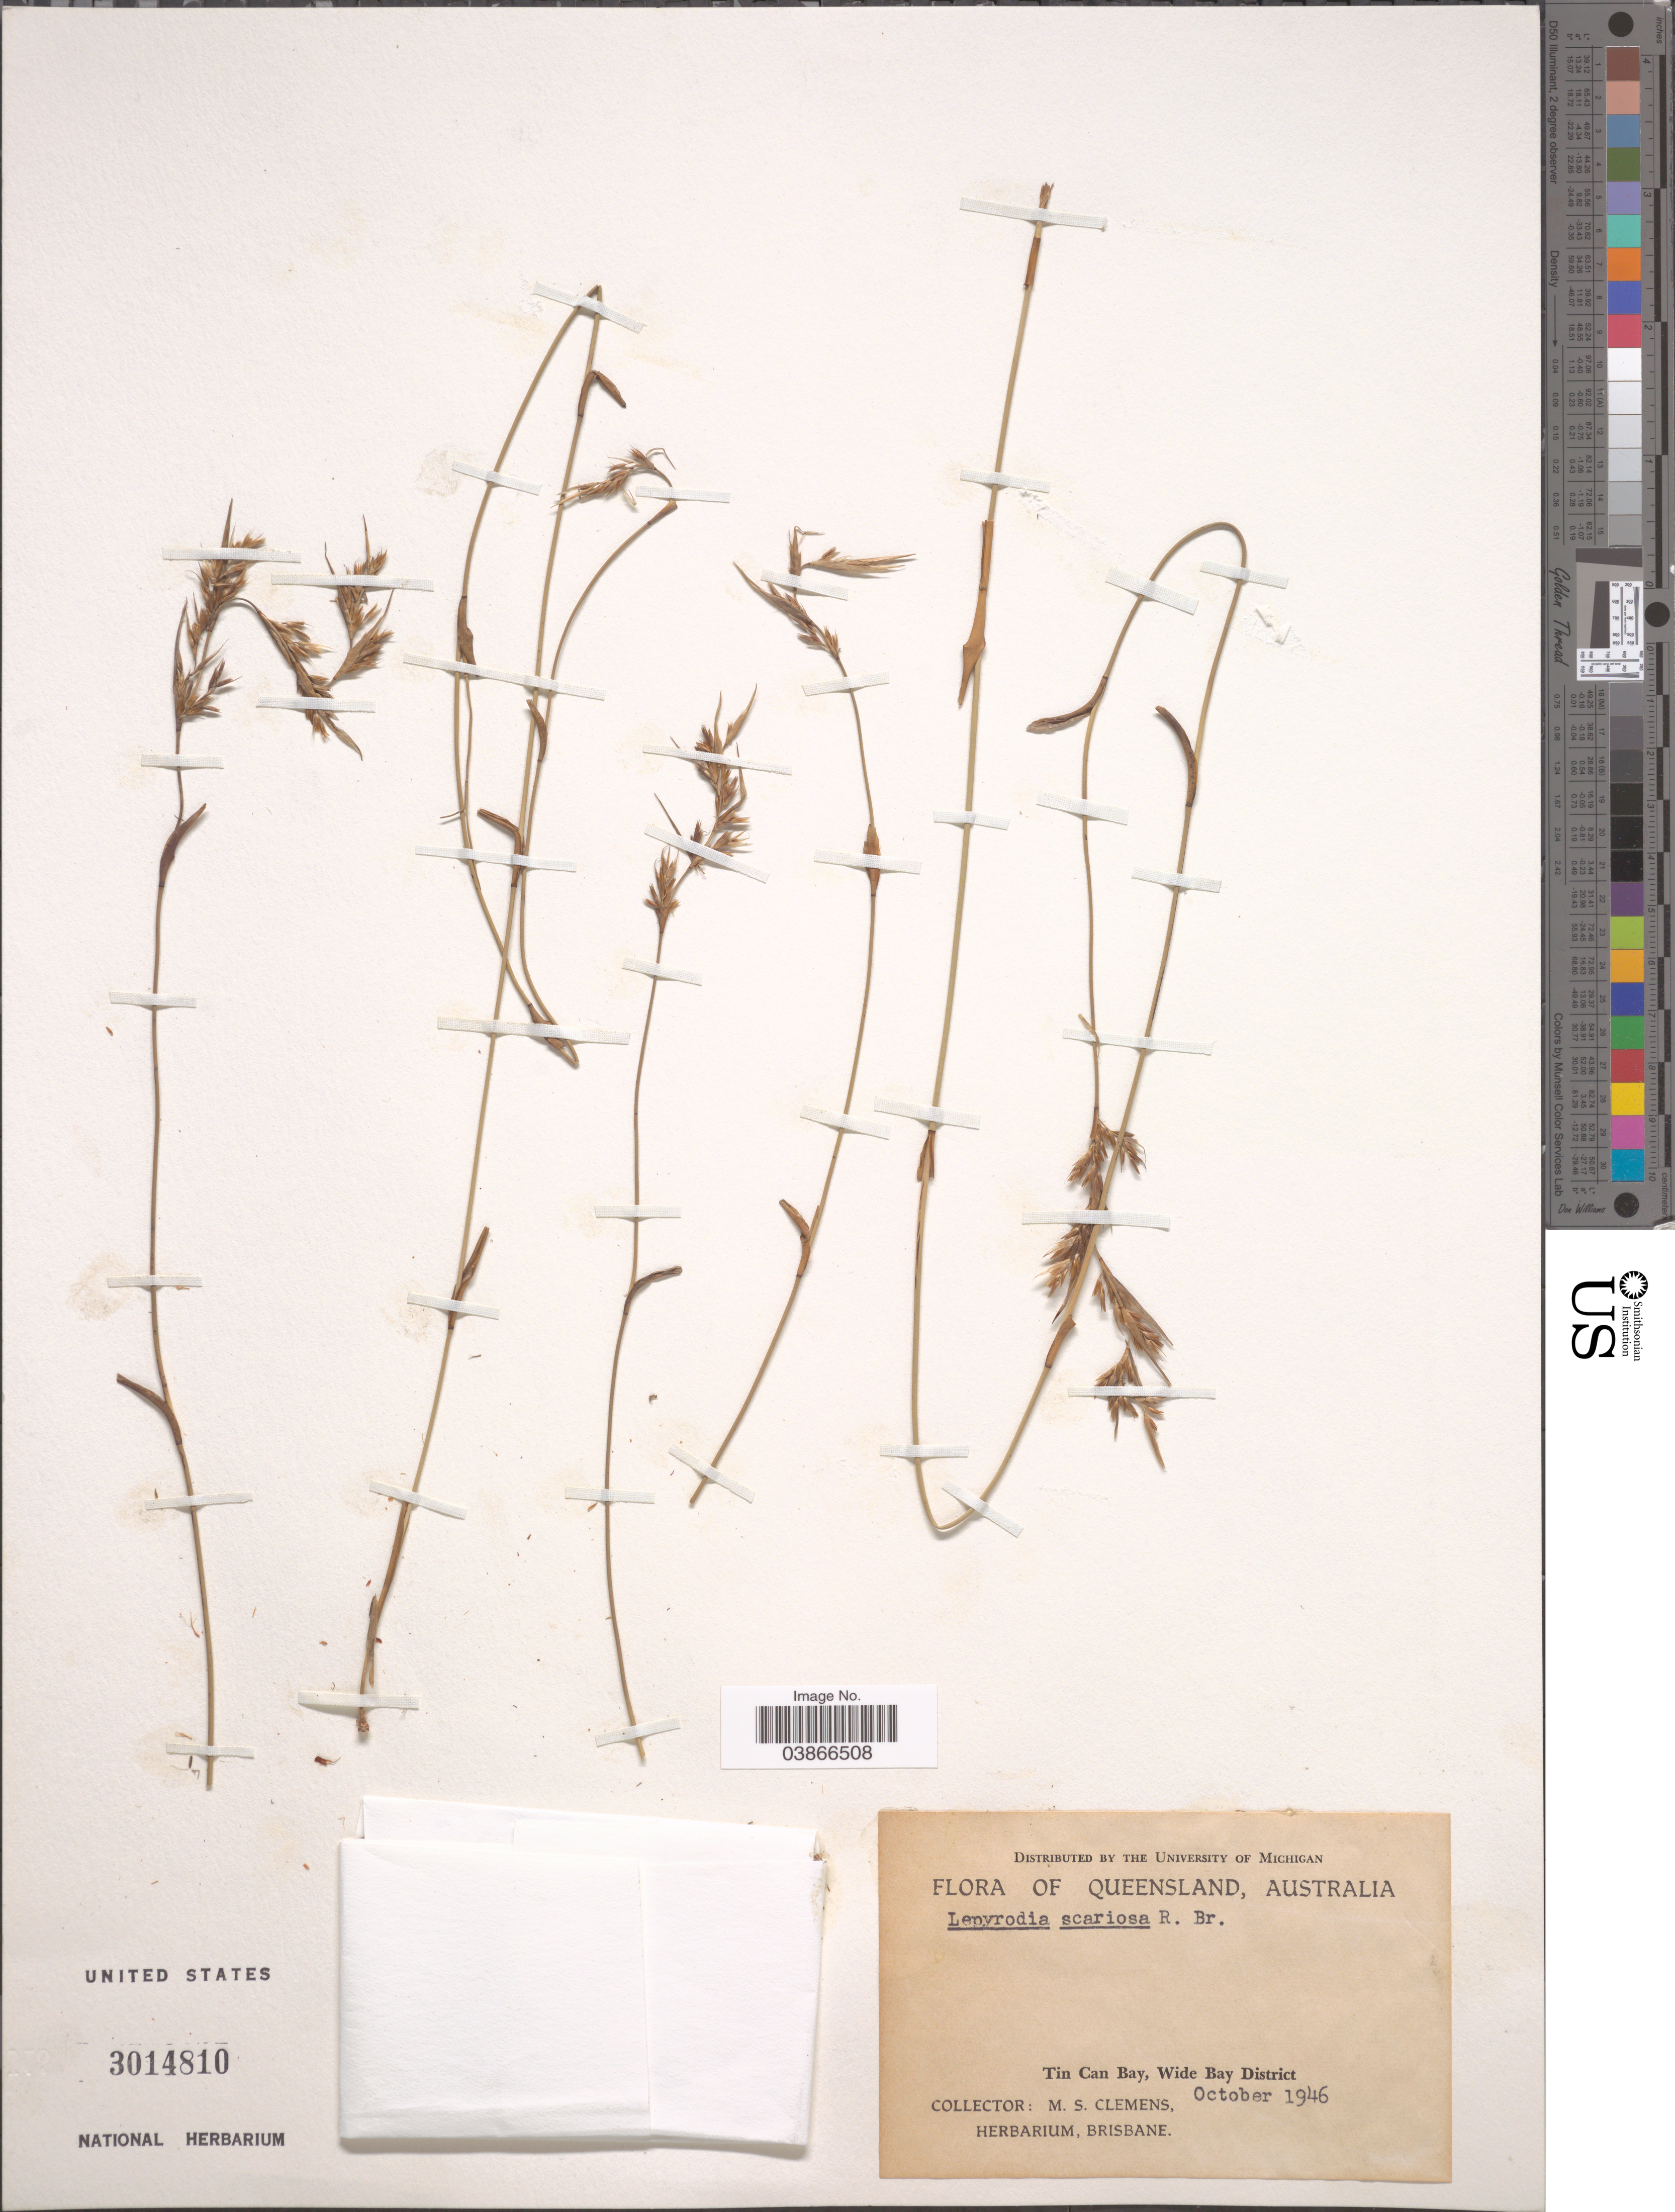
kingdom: Plantae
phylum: Tracheophyta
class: Liliopsida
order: Poales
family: Restionaceae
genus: Lepyrodia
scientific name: Lepyrodia scariosa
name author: R. Br.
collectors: M. S. Clemens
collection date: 1946-10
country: Australia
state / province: Queensland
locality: Tin Can Bay, Wide Bay District.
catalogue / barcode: US 3014810